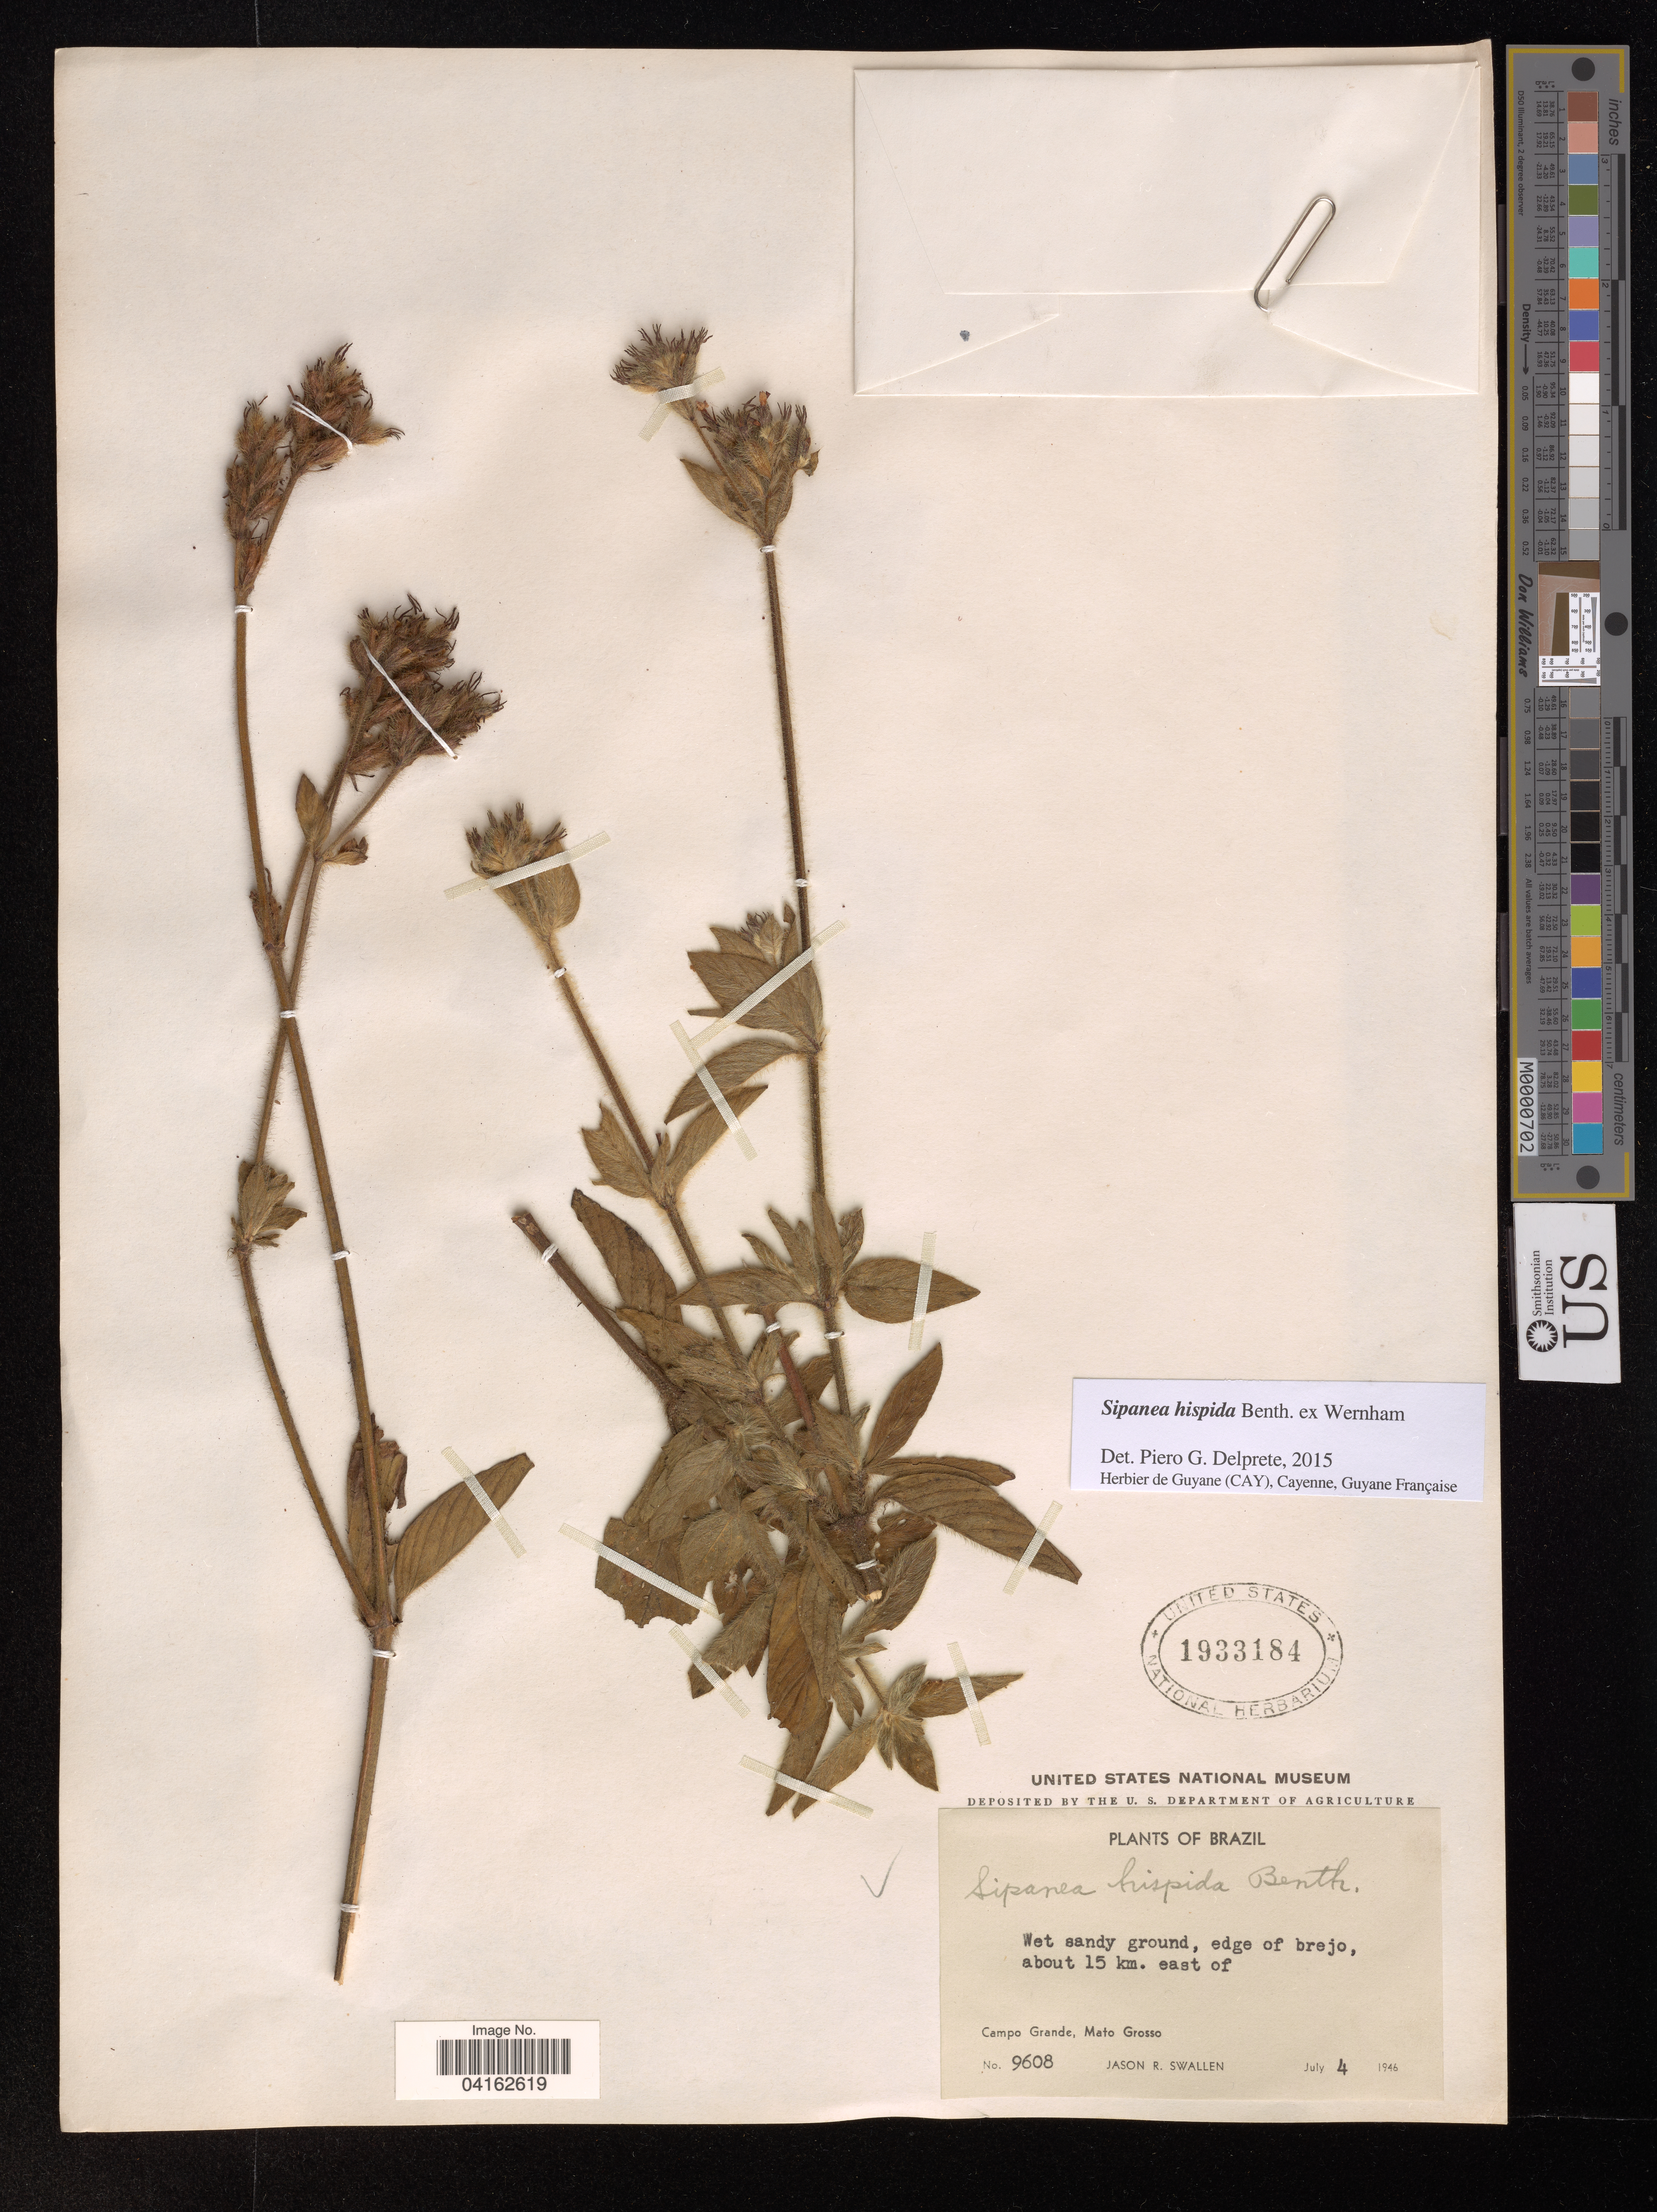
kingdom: Plantae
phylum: Tracheophyta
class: Magnoliopsida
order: Gentianales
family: Rubiaceae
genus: Sipanea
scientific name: Sipanea hispida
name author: Benth. ex Wernham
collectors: J. R. Swallen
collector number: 9608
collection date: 1946-07-04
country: Brazil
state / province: Mato Grosso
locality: Wet sandy ground, edge of brejo, about 15 km. east of Campo Grande.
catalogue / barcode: US 1933184